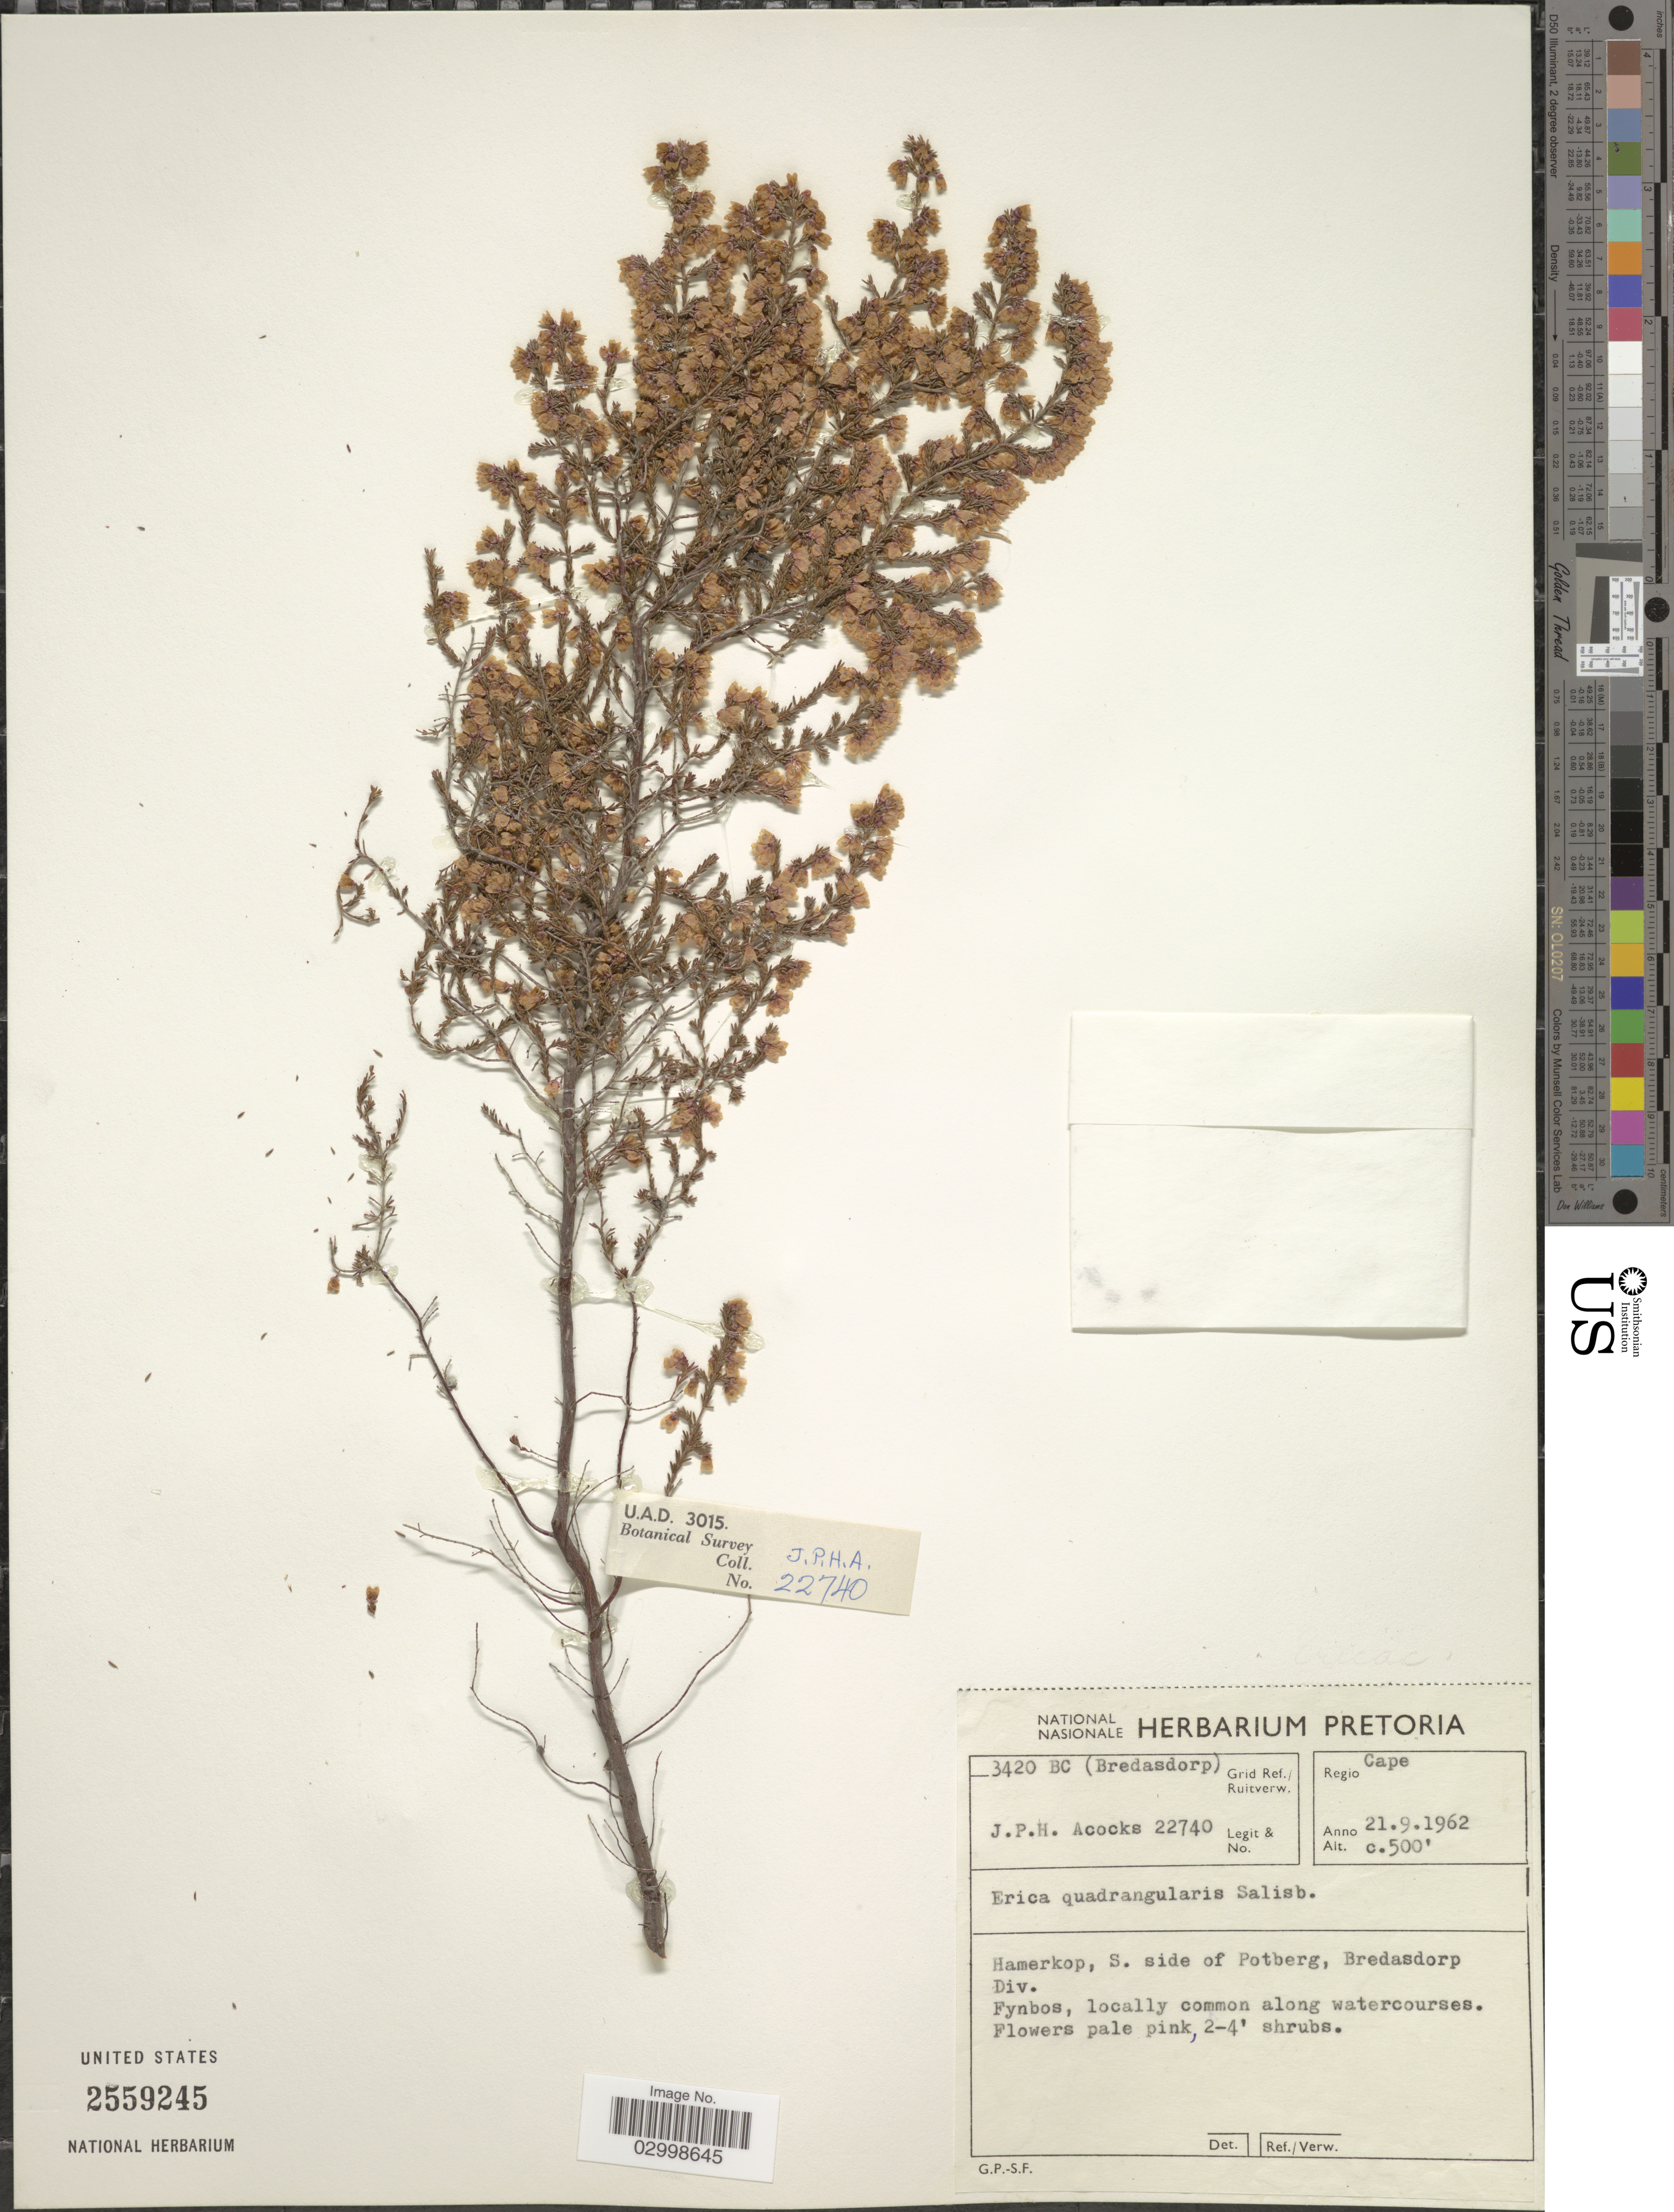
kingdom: Plantae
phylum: Tracheophyta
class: Magnoliopsida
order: Ericales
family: Ericaceae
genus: Erica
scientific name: Erica quadrangularis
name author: Salisb.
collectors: J. P. Acocks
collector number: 22740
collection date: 1962-09-21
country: South Africa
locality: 3420 BC (Bredasdorp) Grid Ref./ Ruitverw. Regio Cape. Hamerkop, S. side of Potberg, Bredasdorp Div.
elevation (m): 500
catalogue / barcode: US 2559245